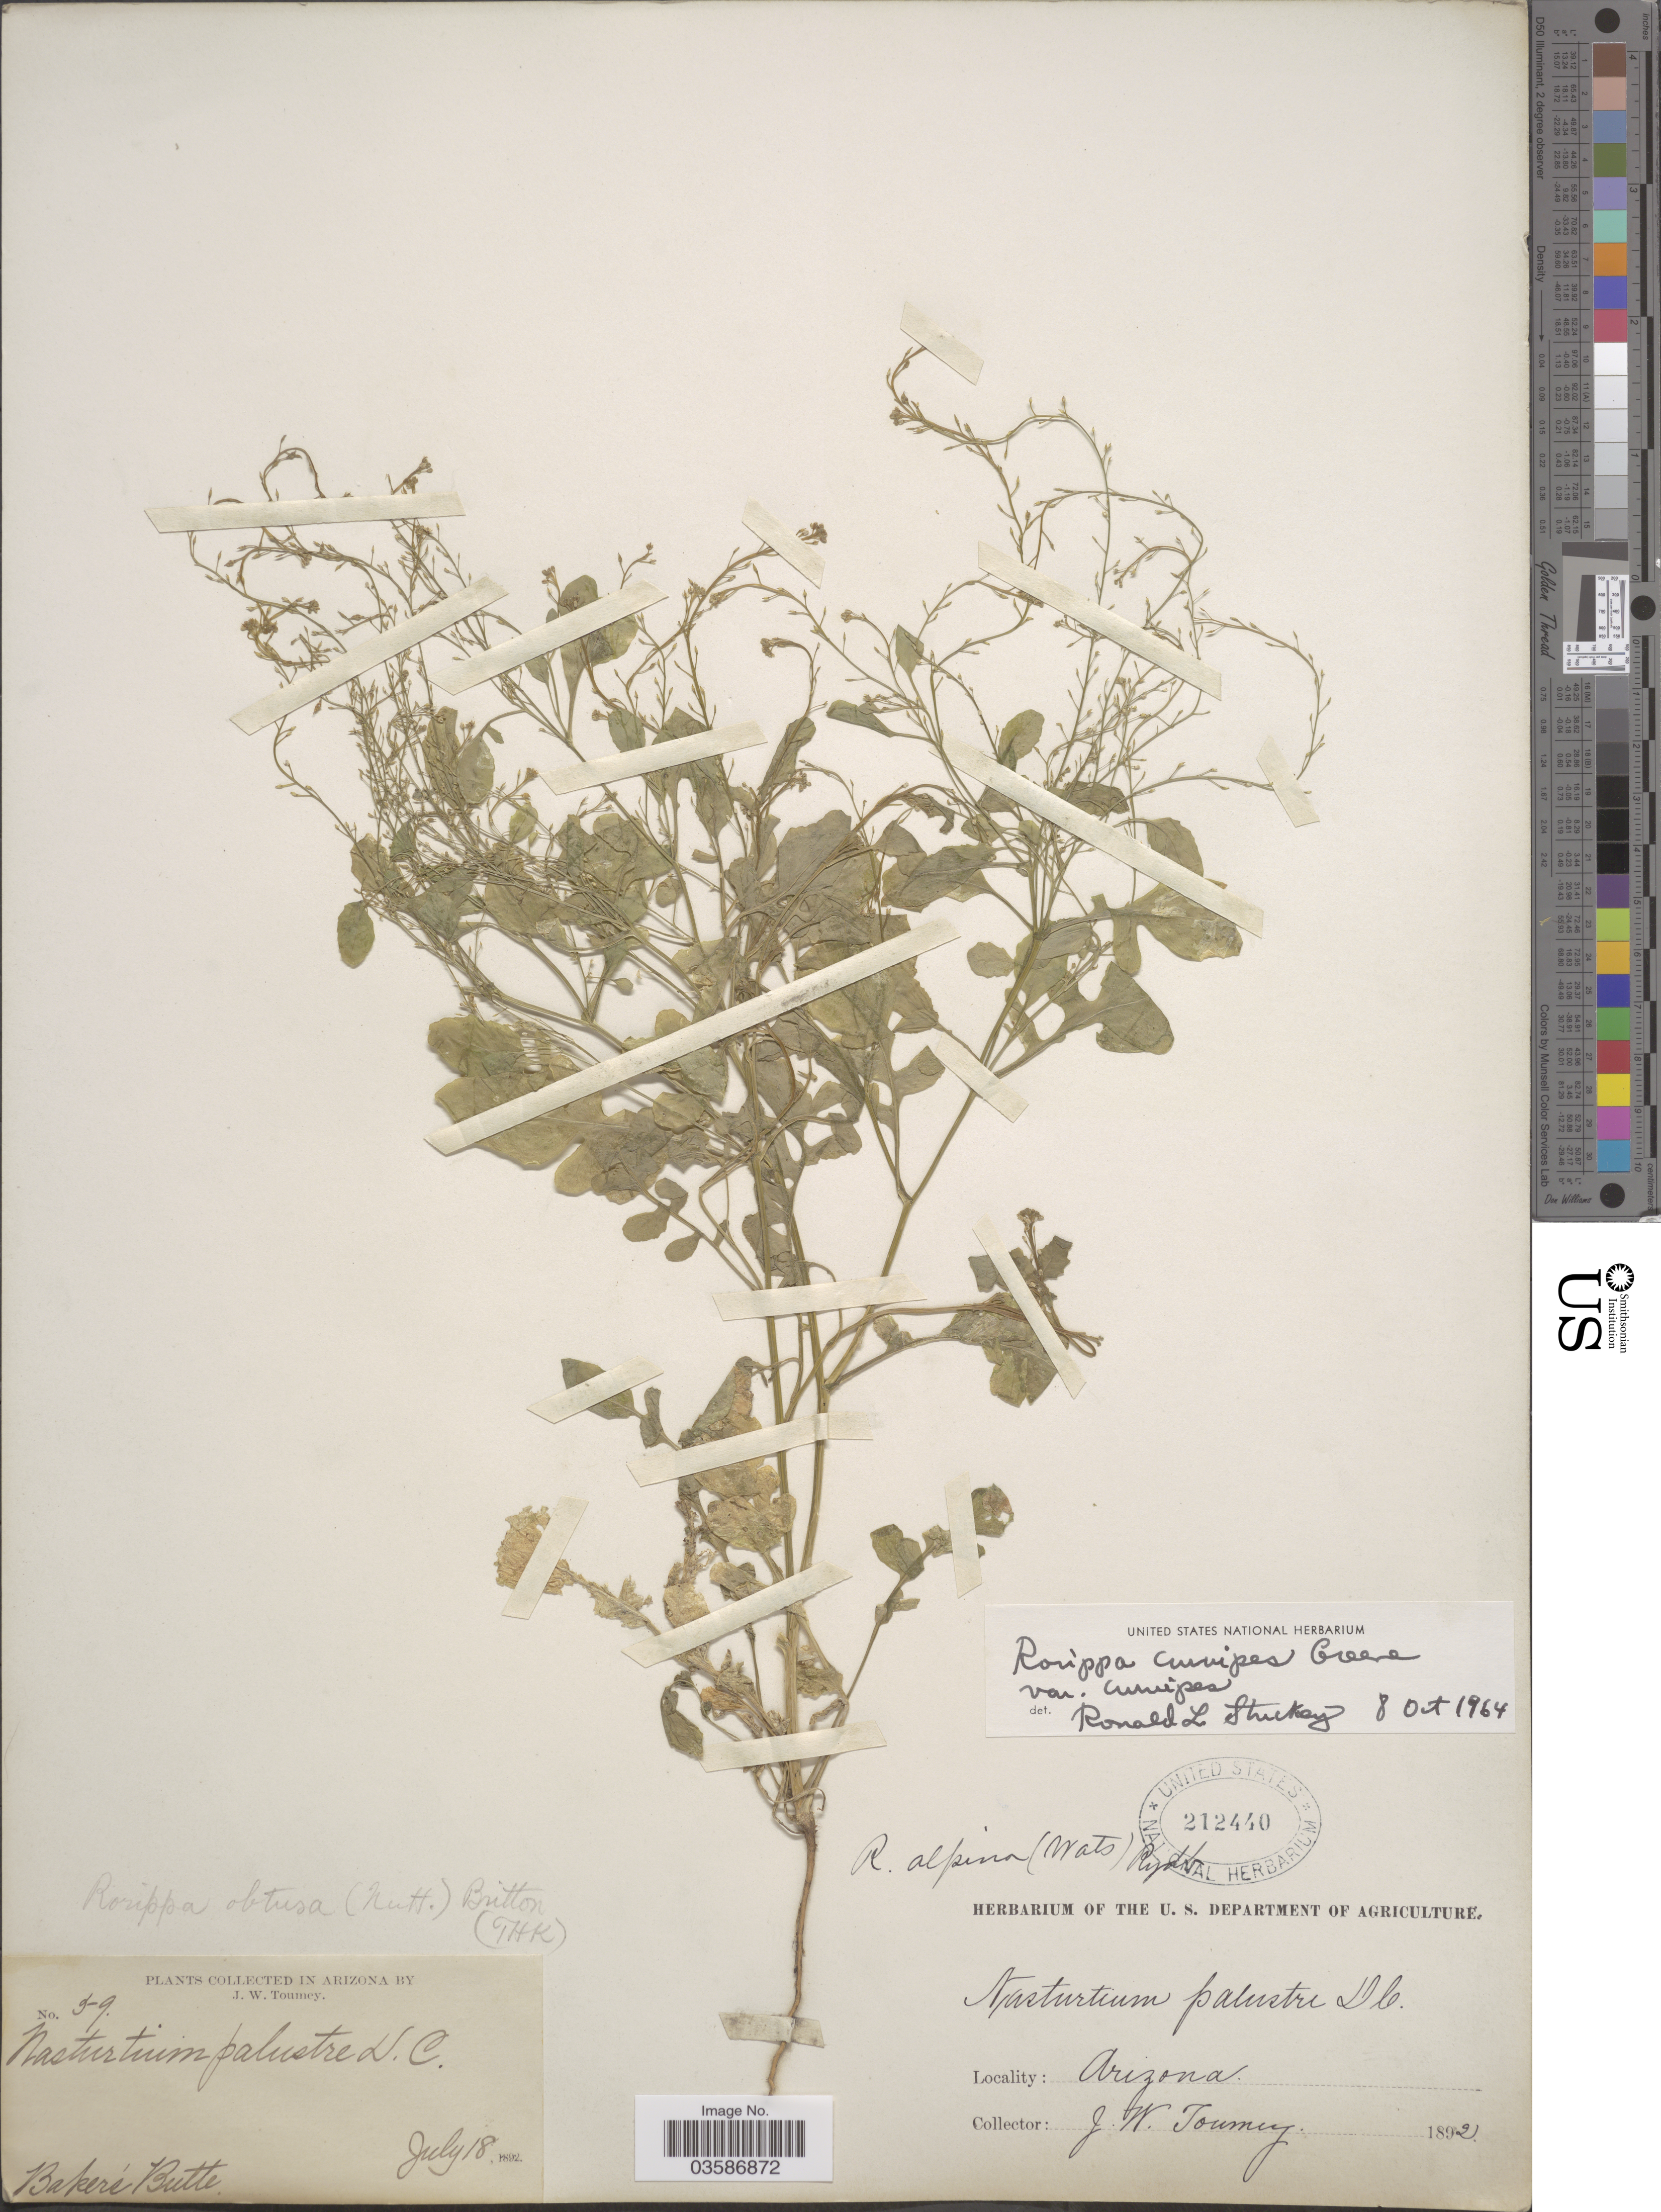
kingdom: Plantae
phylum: Tracheophyta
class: Magnoliopsida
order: Brassicales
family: Brassicaceae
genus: Rorippa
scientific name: Rorippa curvipes var. curvipes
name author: Greene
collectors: J. W. Toumey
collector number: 59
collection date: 1892-07-18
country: United States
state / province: Arizona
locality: Baker's Butte.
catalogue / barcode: US 212440